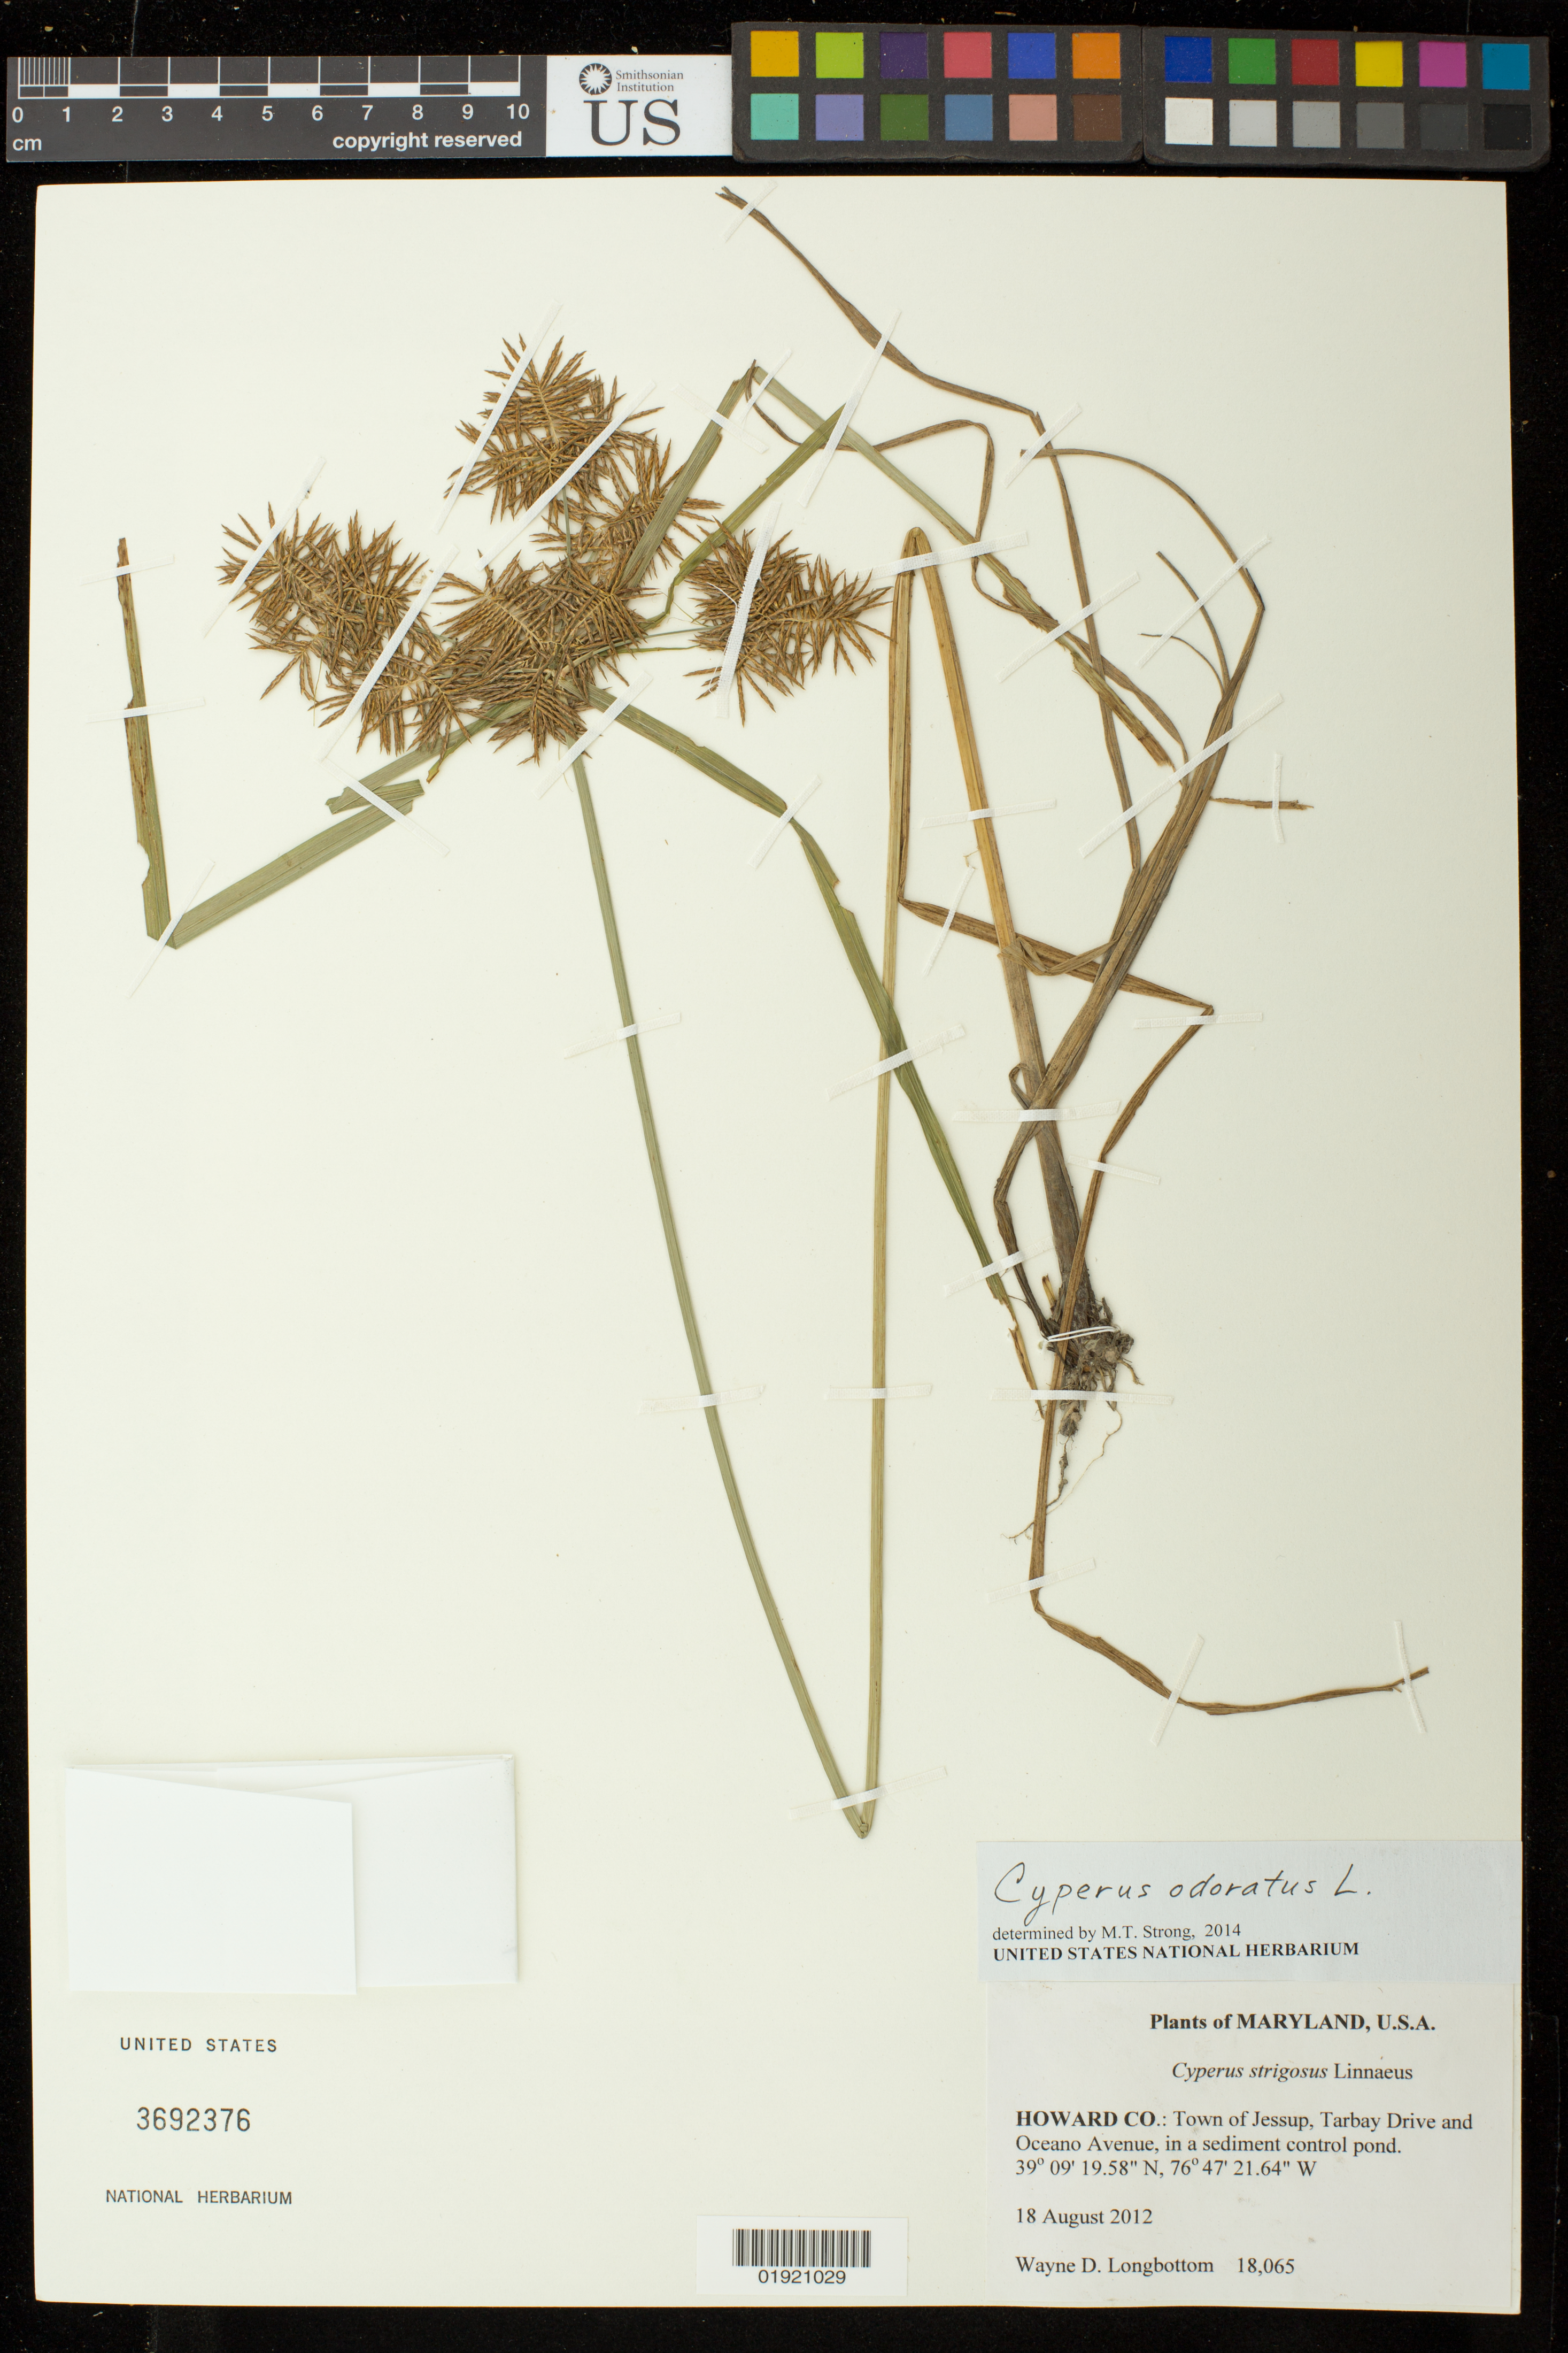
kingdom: Plantae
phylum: Tracheophyta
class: Liliopsida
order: Poales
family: Cyperaceae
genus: Cyperus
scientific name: Cyperus odoratus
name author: L.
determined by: Strong, Mark T., (BOT), Smithsonian Institution - National Museum of Natural History (UNITED STATES)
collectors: W. D. Longbottom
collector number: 18065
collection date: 2012-08-18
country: United States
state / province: Maryland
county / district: Howard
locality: Howard Co.: Town of Jessup, Tarbay Drive and Oceano Avenue.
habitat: In a sediment control pond.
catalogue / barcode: US 3692376